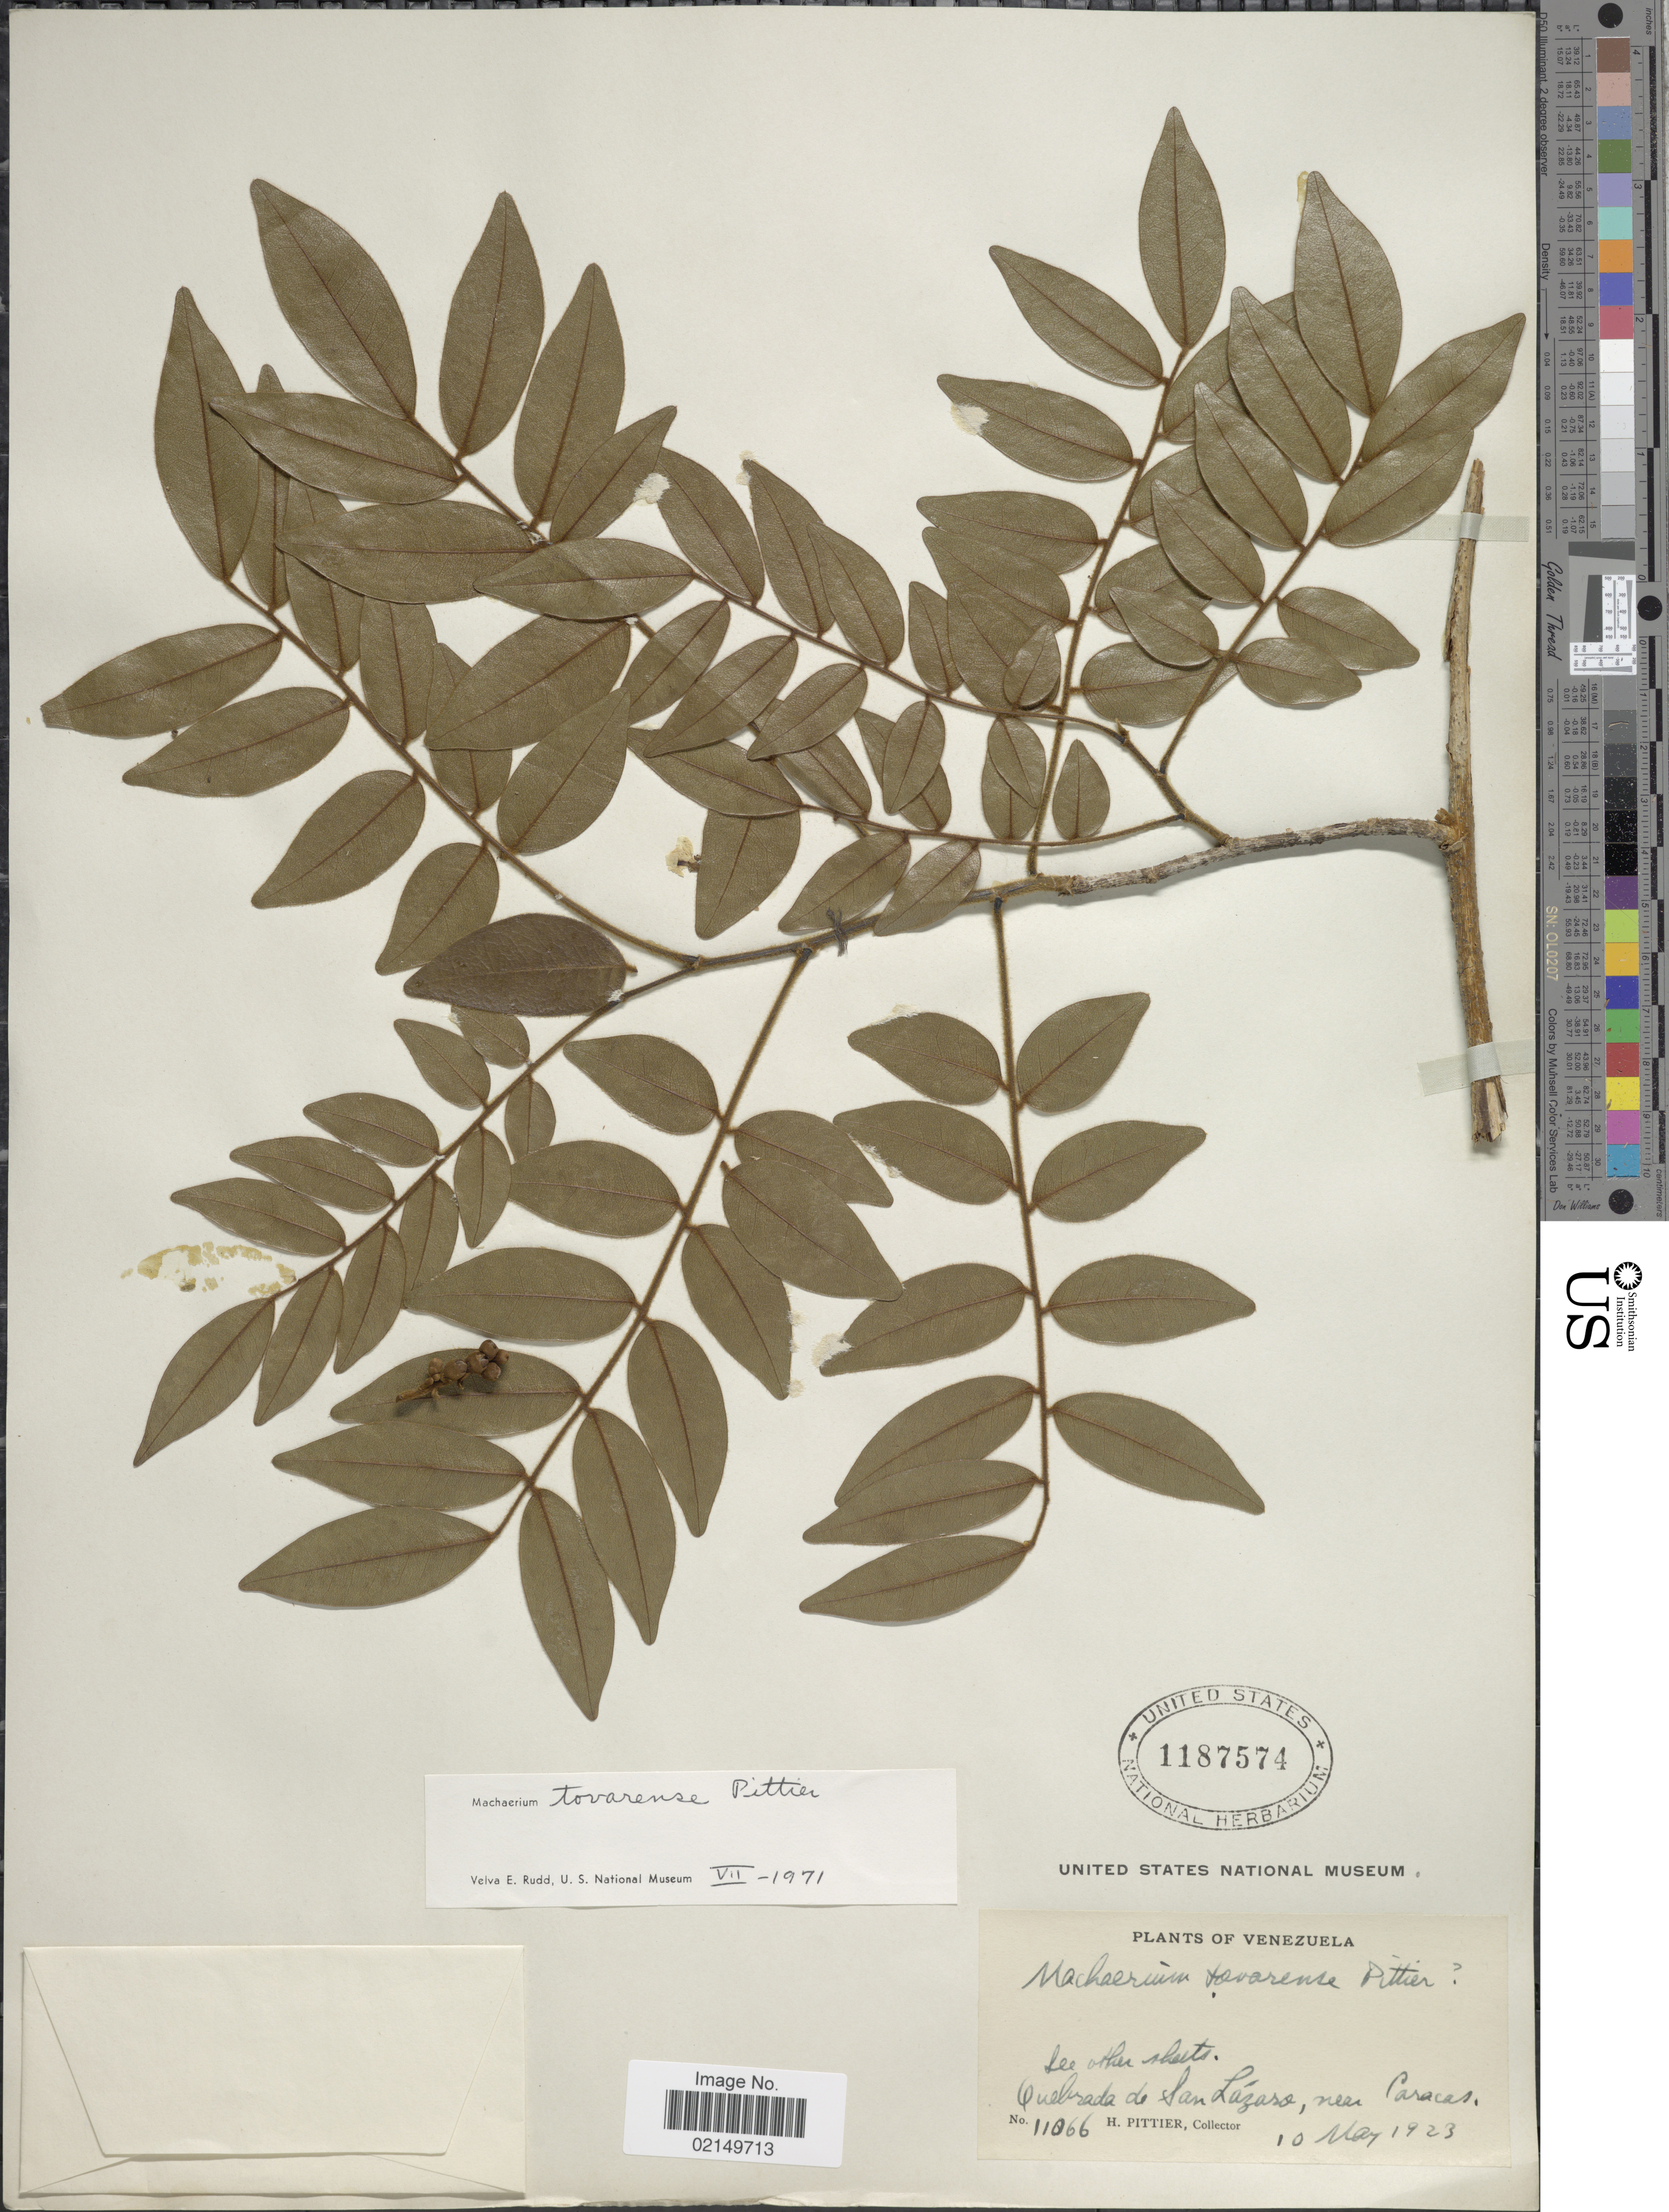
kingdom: Plantae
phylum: Tracheophyta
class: Magnoliopsida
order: Fabales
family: Fabaceae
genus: Machaerium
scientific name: Machaerium tovarense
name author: Pittier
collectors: H. F. Pittier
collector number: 11066*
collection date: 1923-05-10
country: Venezuela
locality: Quebrada de San Lazaro, near Caracas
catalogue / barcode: US 1187574